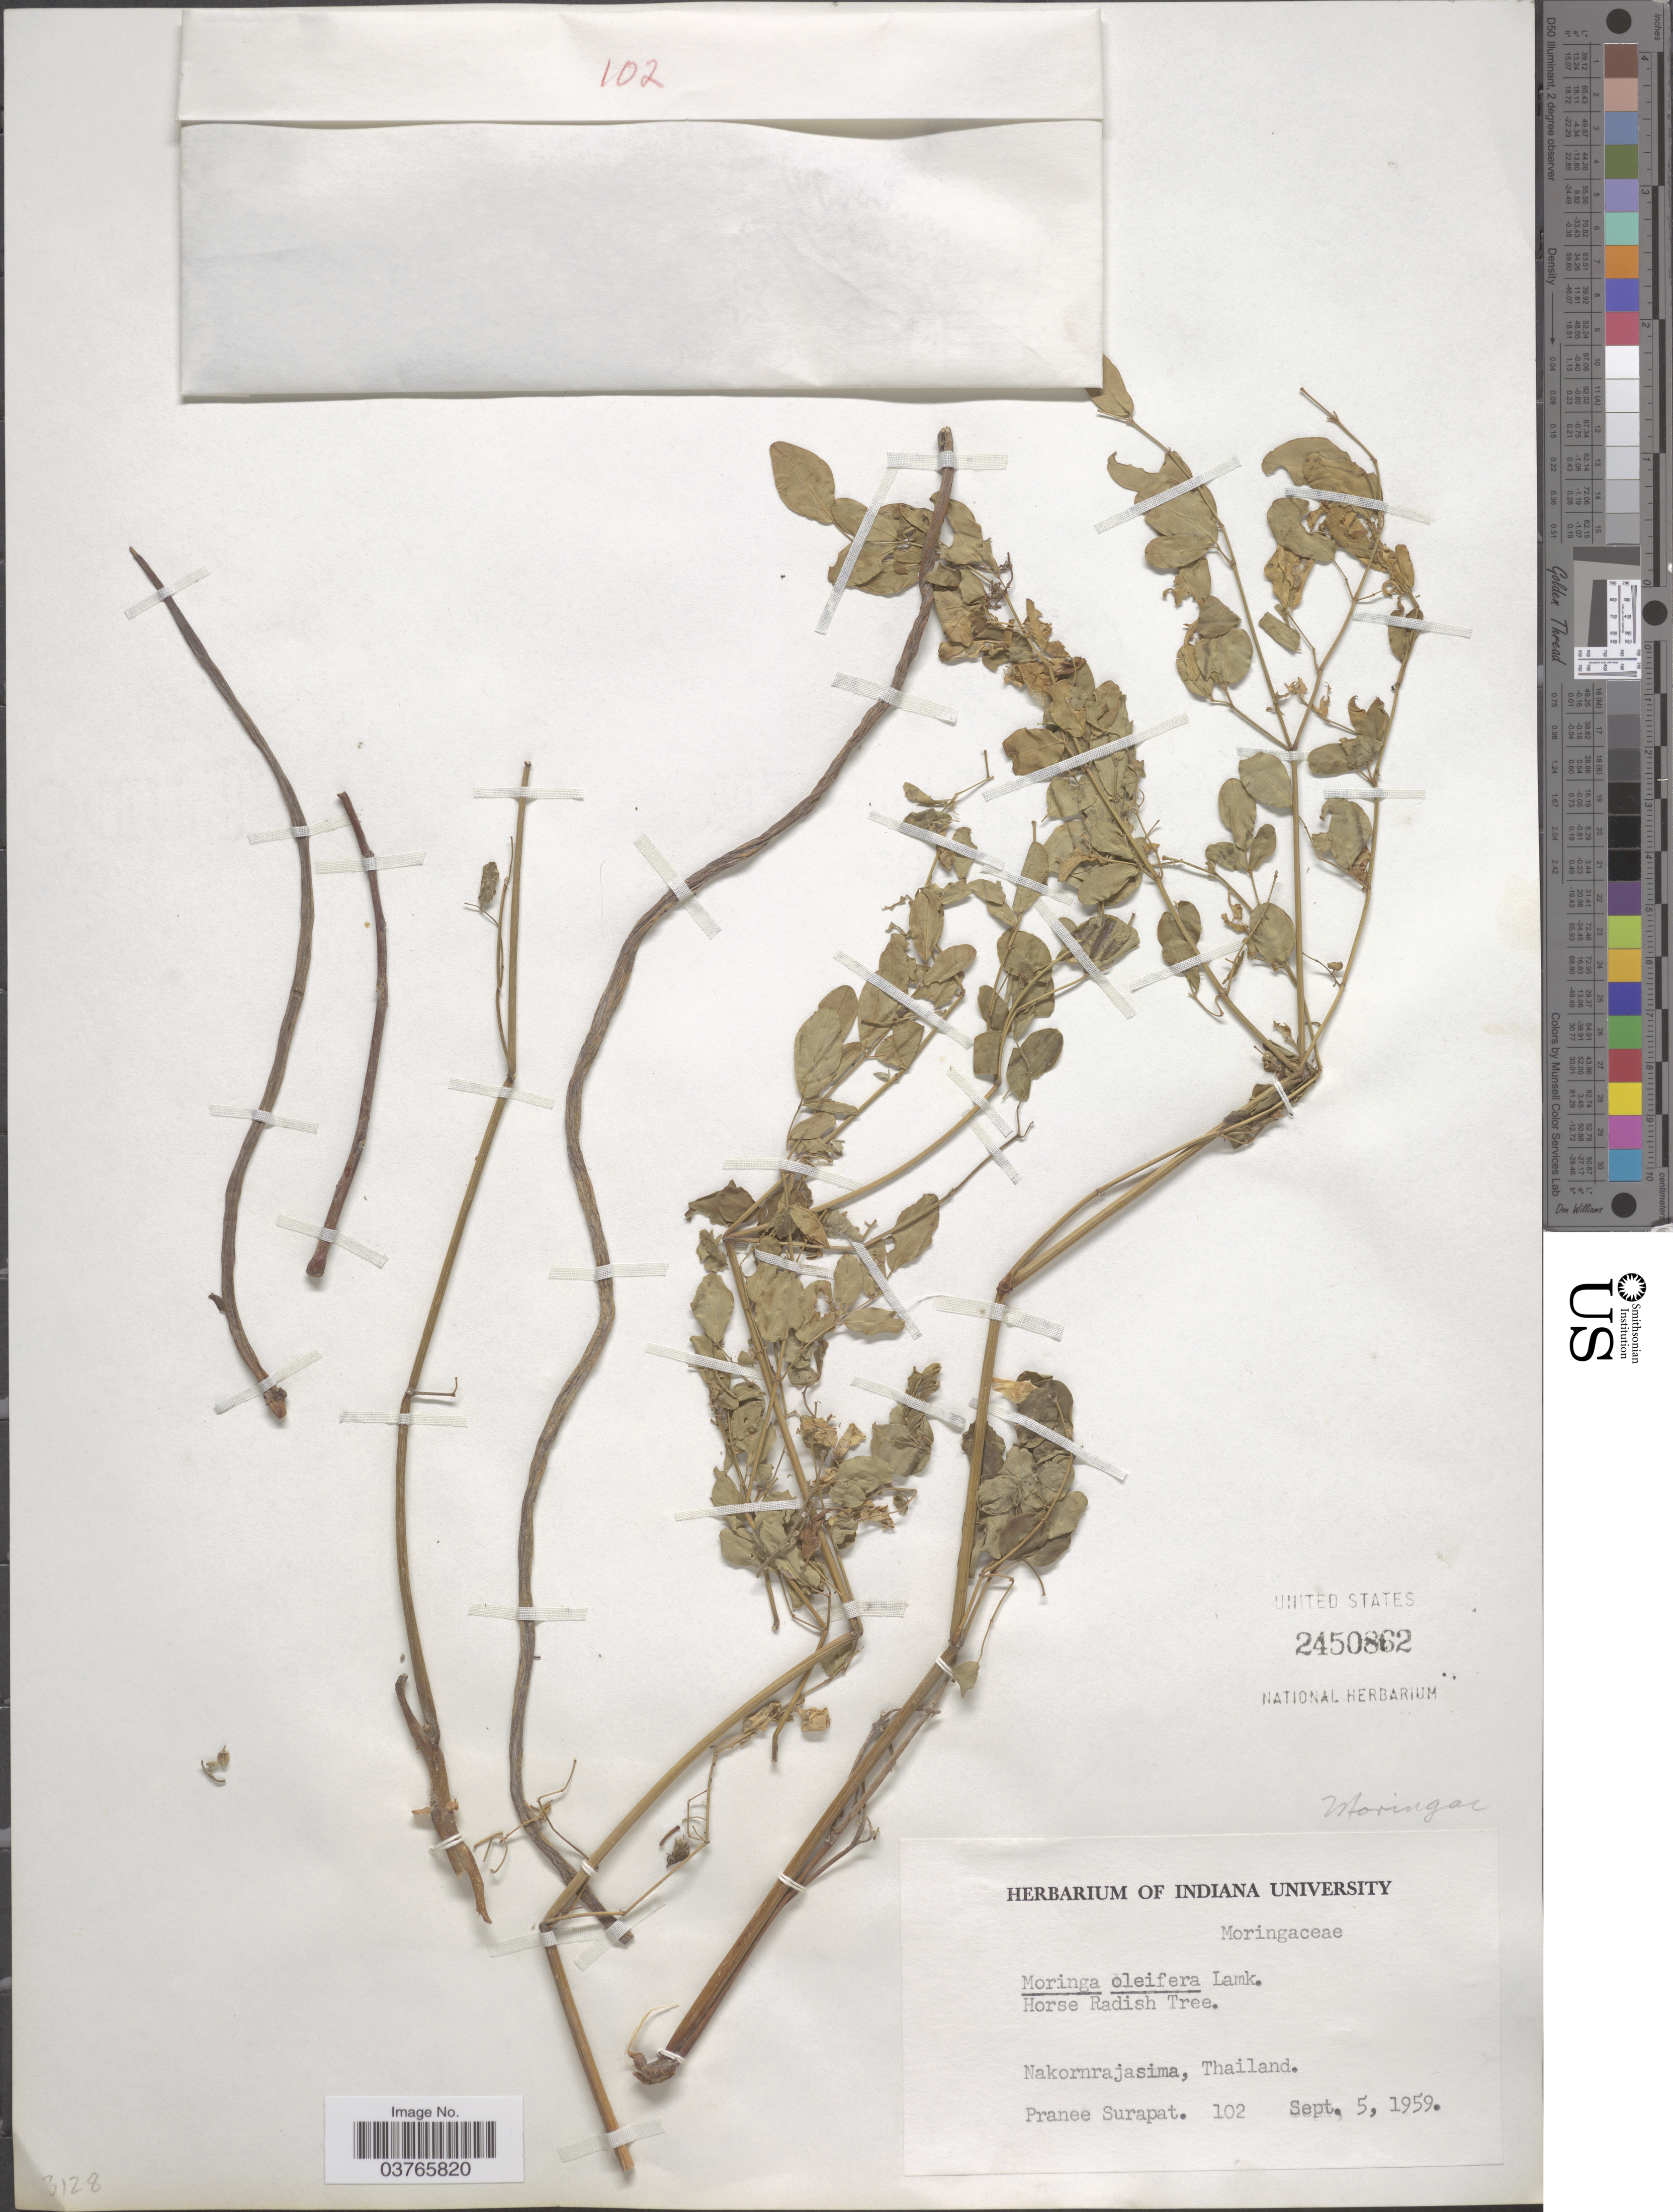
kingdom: Plantae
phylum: Tracheophyta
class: Magnoliopsida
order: Brassicales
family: Moringaceae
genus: Moringa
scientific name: Moringa oleifera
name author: Lam.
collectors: P. Surapat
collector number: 102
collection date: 1959-09-05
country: Thailand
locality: Nakornrajasima.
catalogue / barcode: US 2450862